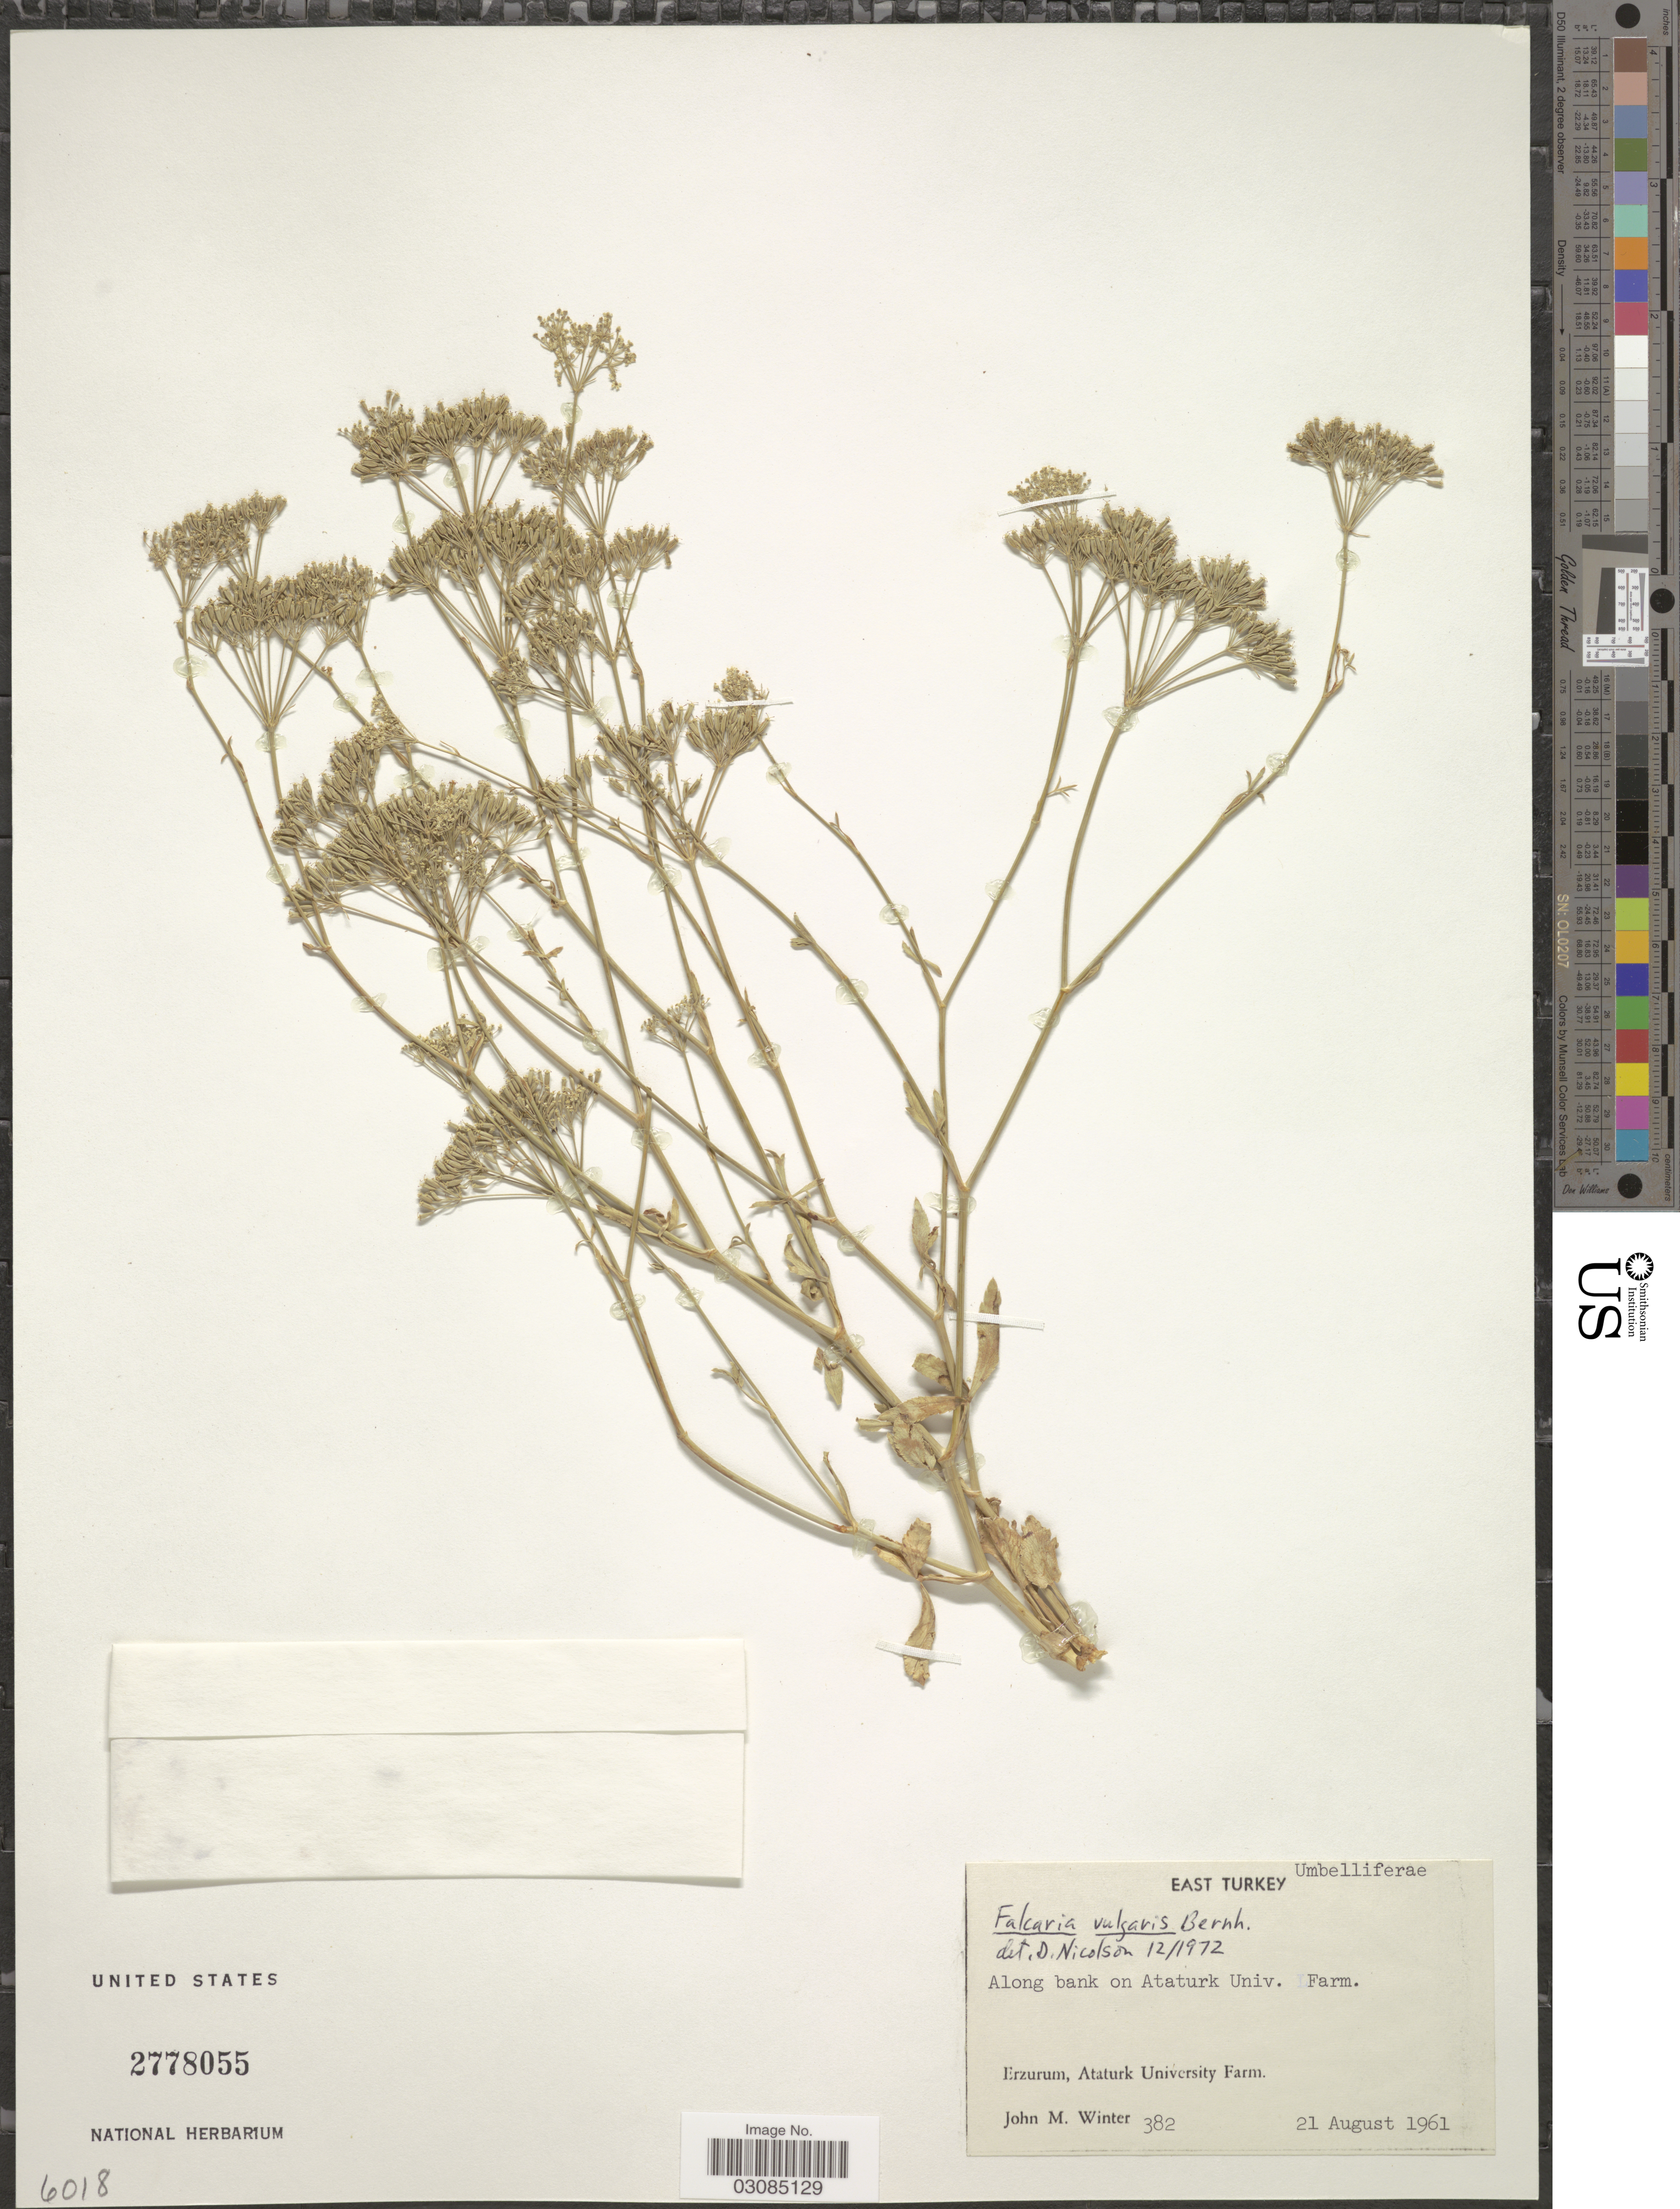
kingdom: Plantae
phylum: Tracheophyta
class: Magnoliopsida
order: Apiales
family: Apiaceae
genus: Falcaria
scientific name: Falcaria vulgaris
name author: Bernh.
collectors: J. M. Winter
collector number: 382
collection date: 1961-08-21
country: Turkey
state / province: Erzurum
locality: East Turkey. Along bank on Ataturk Univ. Farm. Erzurum, Ataturk University Farm.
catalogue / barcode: US 277805